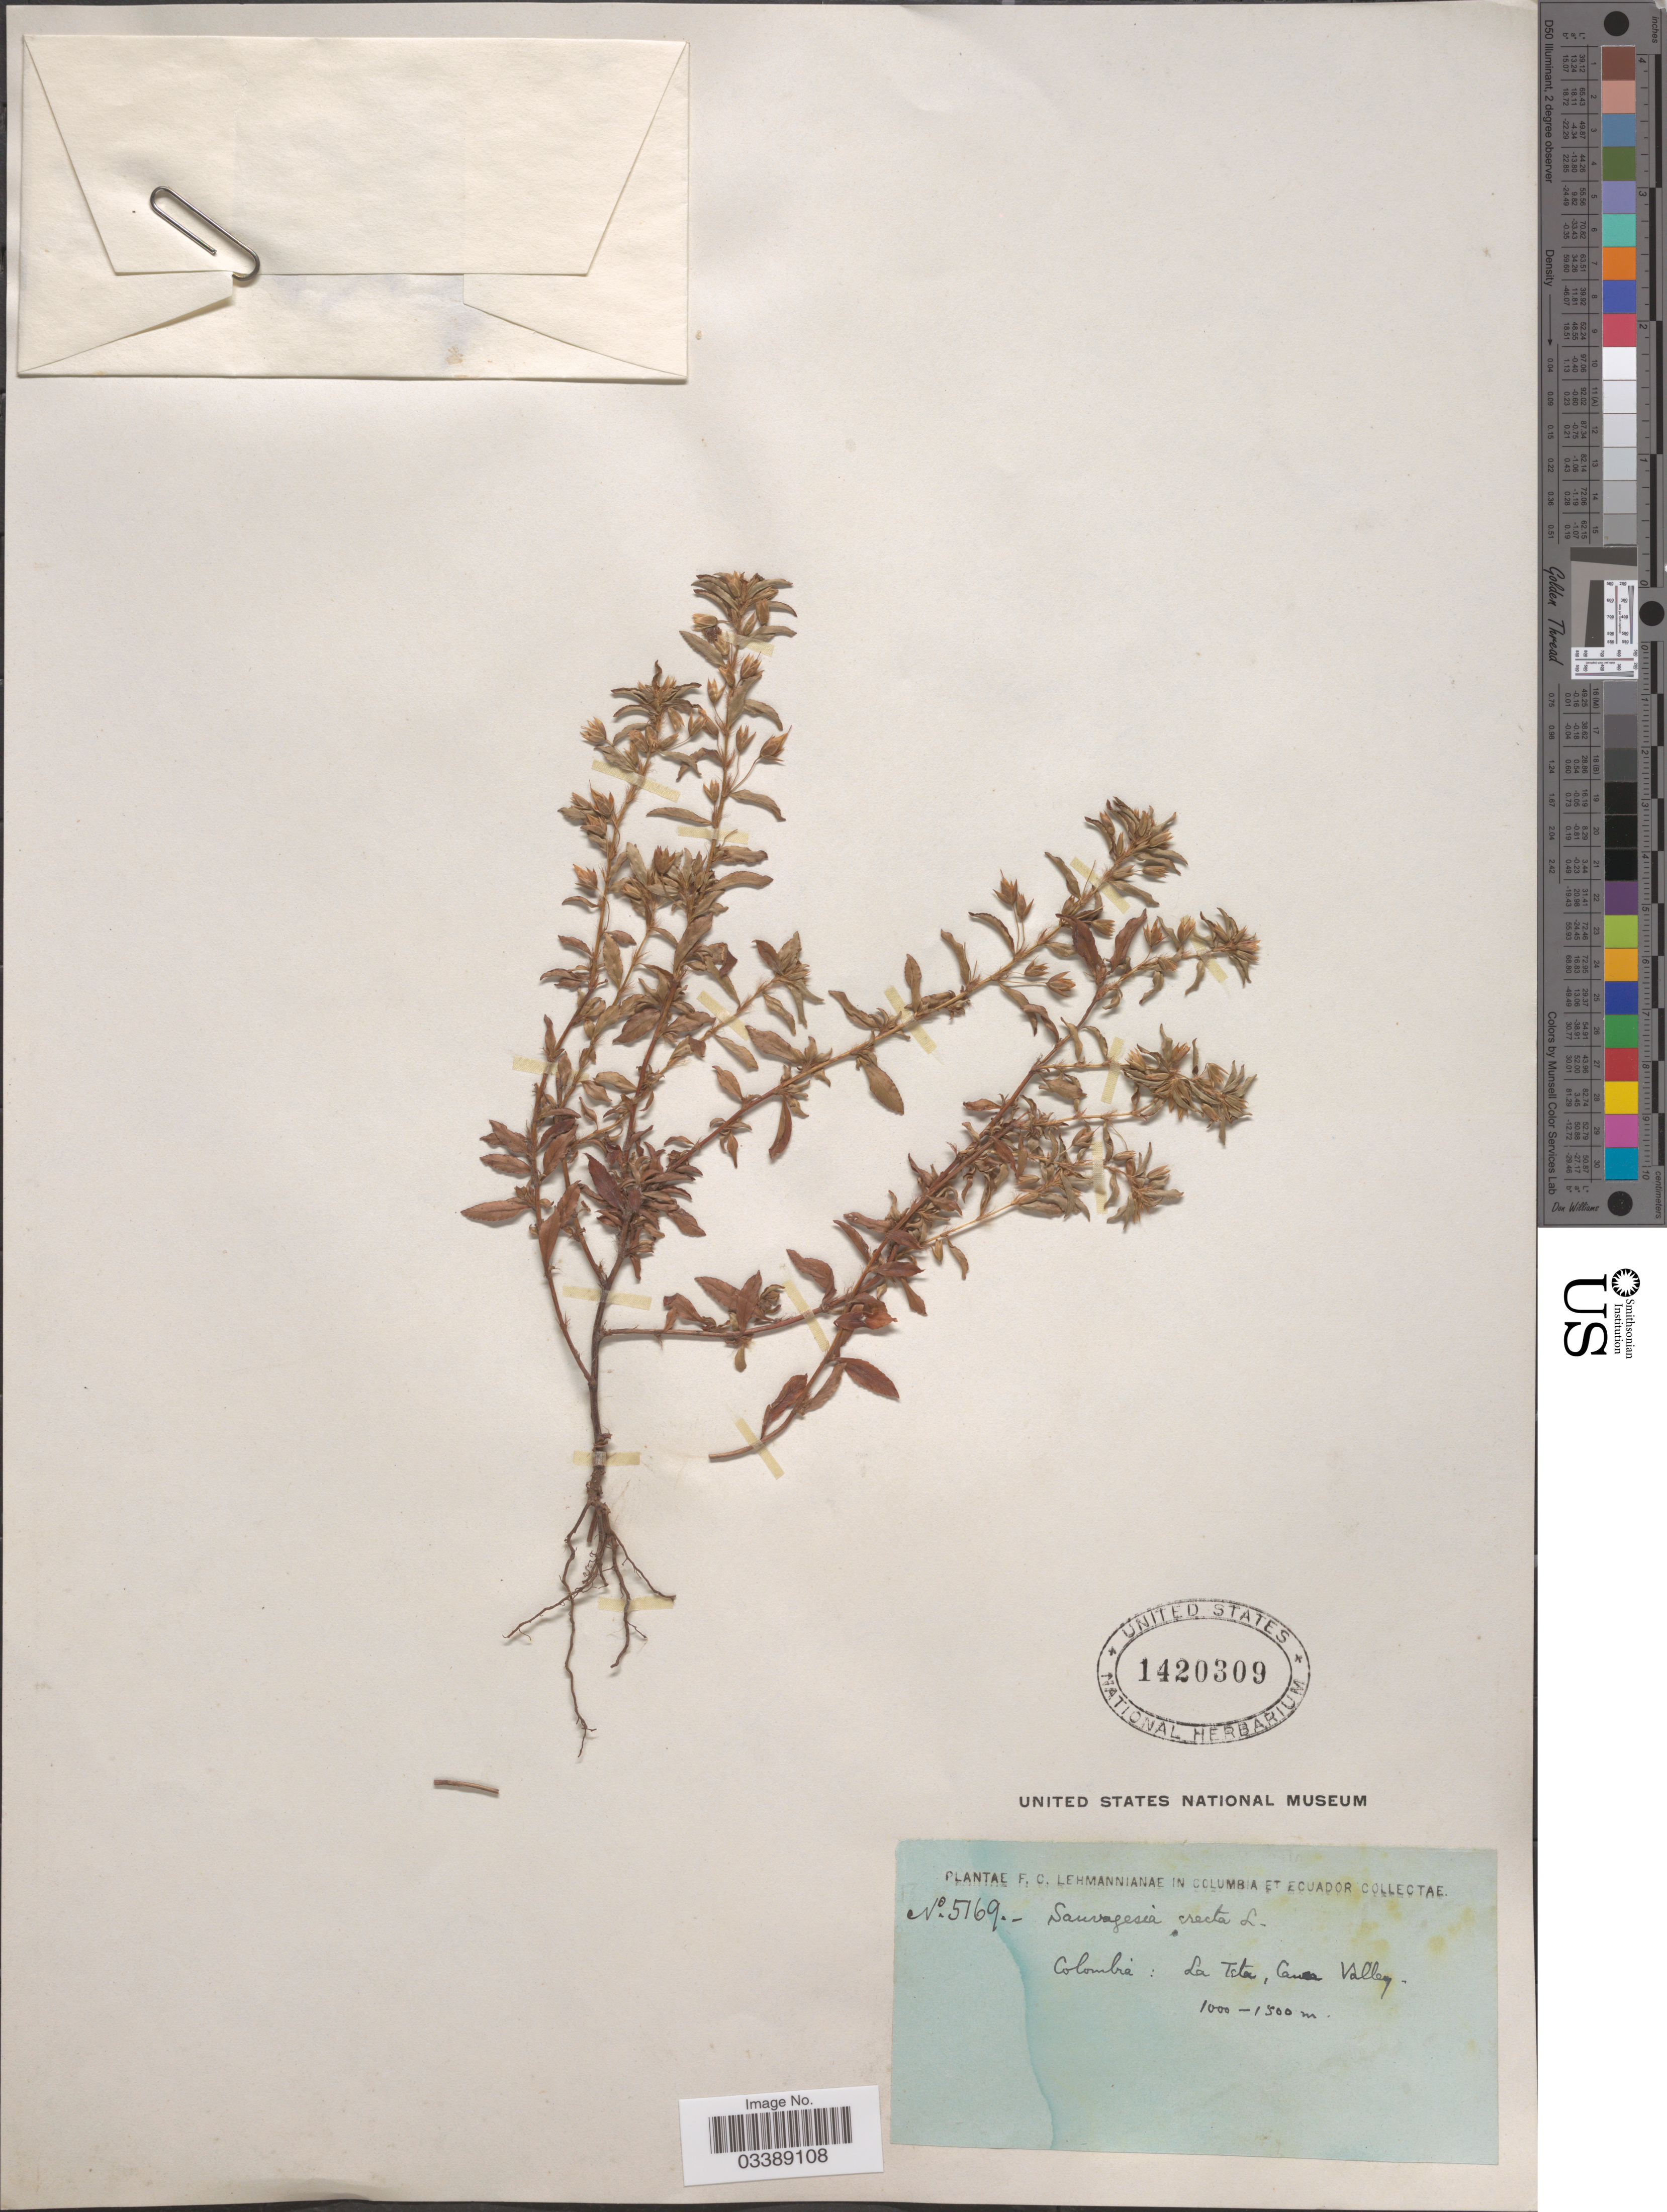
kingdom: Plantae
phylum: Tracheophyta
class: Magnoliopsida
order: Malpighiales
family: Ochnaceae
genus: Sauvagesia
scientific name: Sauvagesia erecta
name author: L.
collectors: F. C. Lehmann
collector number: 5169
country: Colombia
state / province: Valle del Cauca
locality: La Teta, Cauca Valley.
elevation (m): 1000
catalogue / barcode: US 1420309